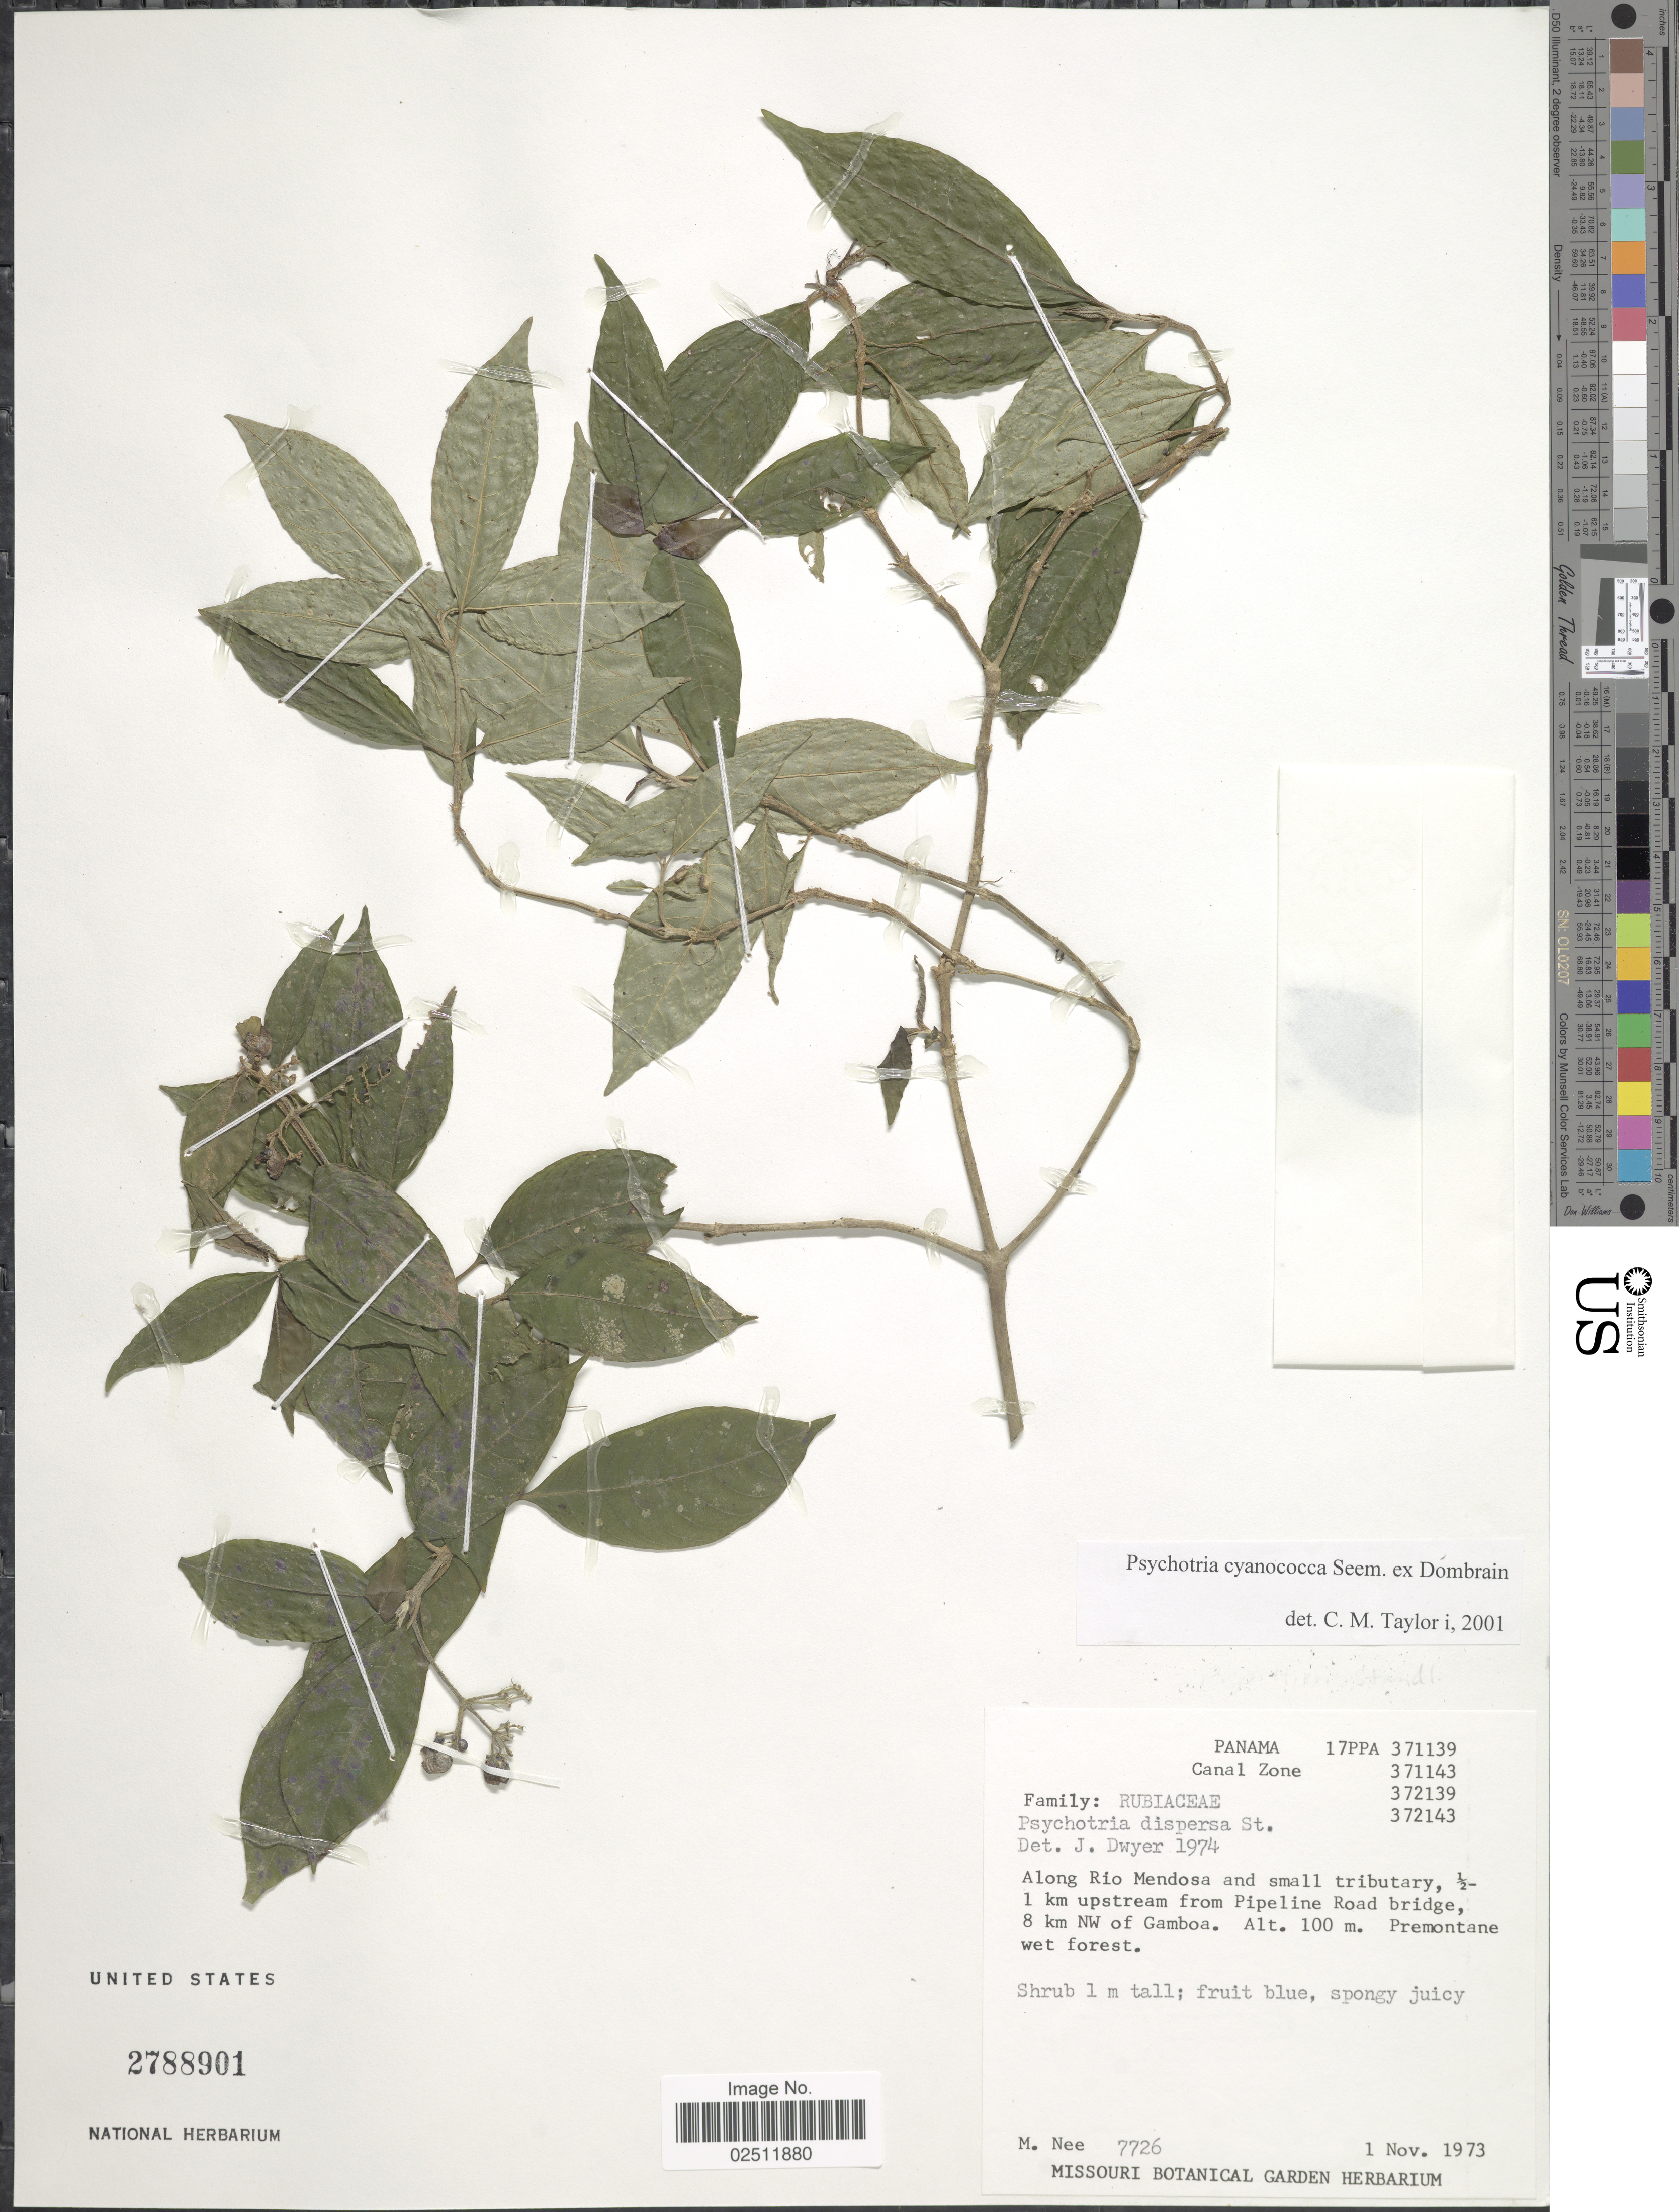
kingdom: Plantae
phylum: Tracheophyta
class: Magnoliopsida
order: Gentianales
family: Rubiaceae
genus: Psychotria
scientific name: Psychotria cyanococca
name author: Seem. ex Dombrain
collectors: M. Nee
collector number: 7726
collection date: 1973-11-01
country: Panama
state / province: Colón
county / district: Canal Zone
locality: Canal Zone. Along Rio Mendosa and small tributary, ½ -1 km upstream from Pipeline Road Bridge, 8 km NW of Gamboa.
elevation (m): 100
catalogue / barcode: US 2788901